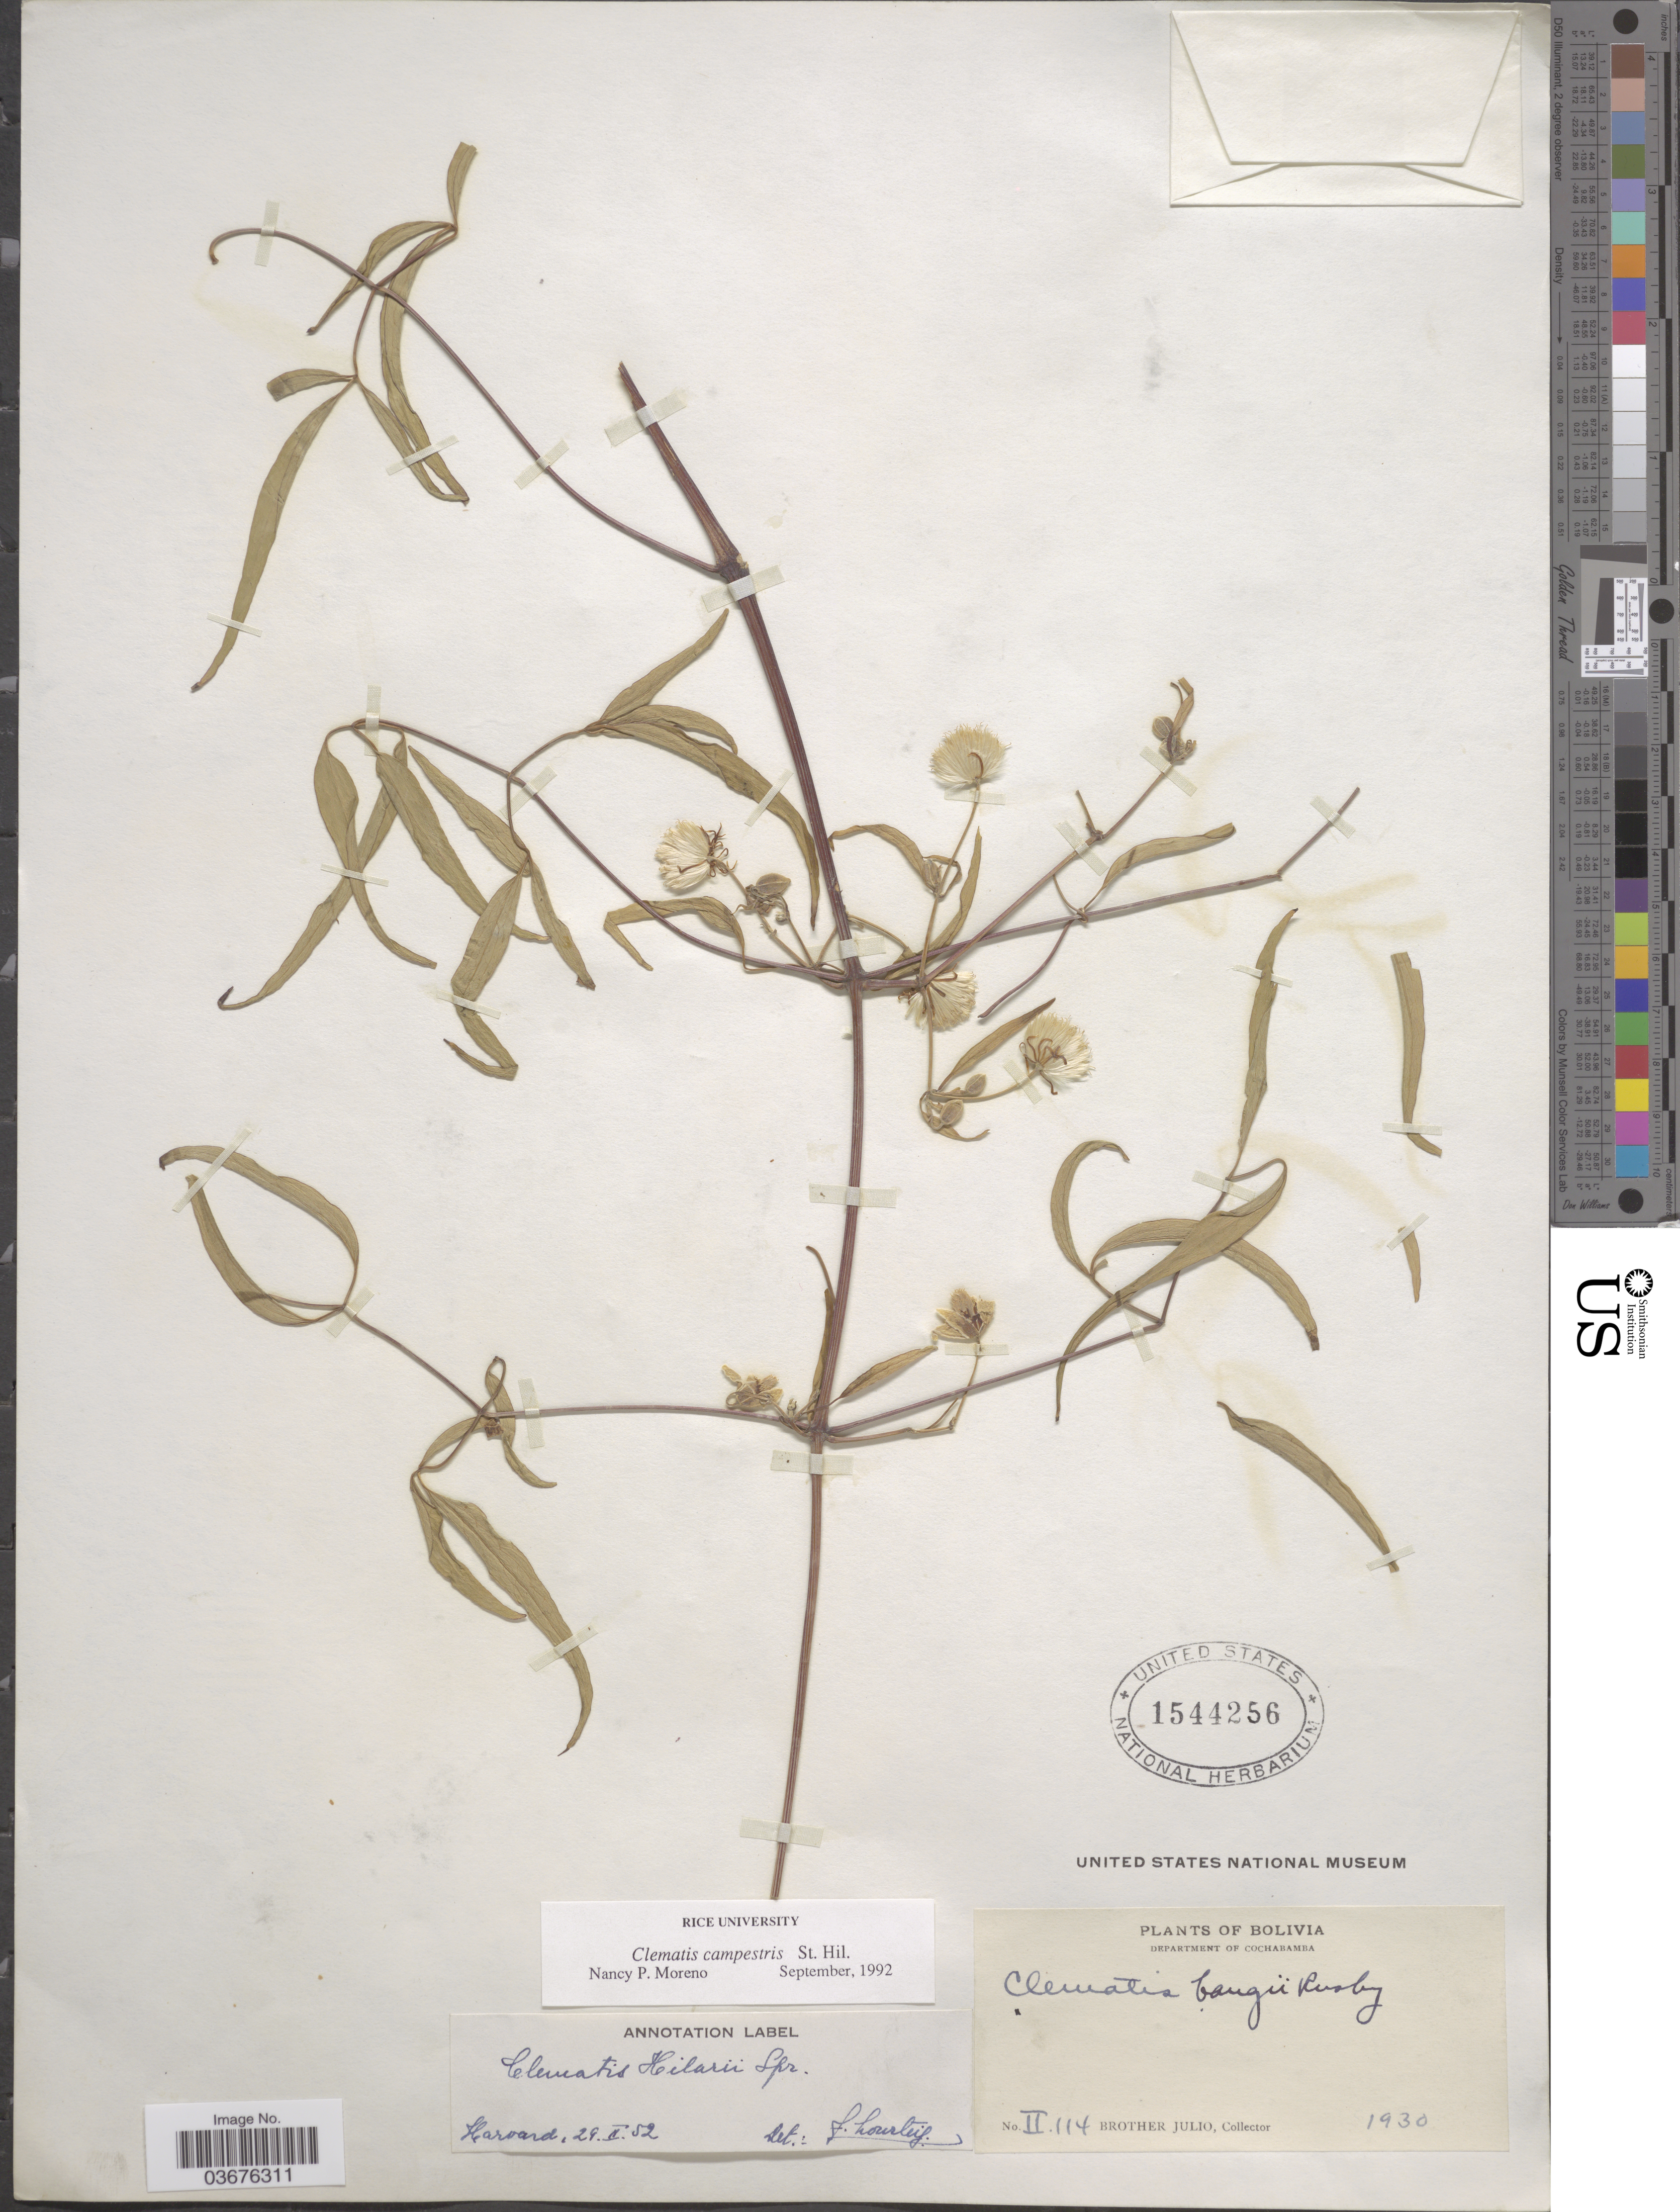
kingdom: Plantae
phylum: Tracheophyta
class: Magnoliopsida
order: Ranunculales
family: Ranunculaceae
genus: Clematis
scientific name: Clematis campestris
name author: A. St.-Hil.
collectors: Bro. Julio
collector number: II114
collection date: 1930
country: Bolivia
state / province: Cochabamba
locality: Department of Cochabamba.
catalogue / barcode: US 1544256